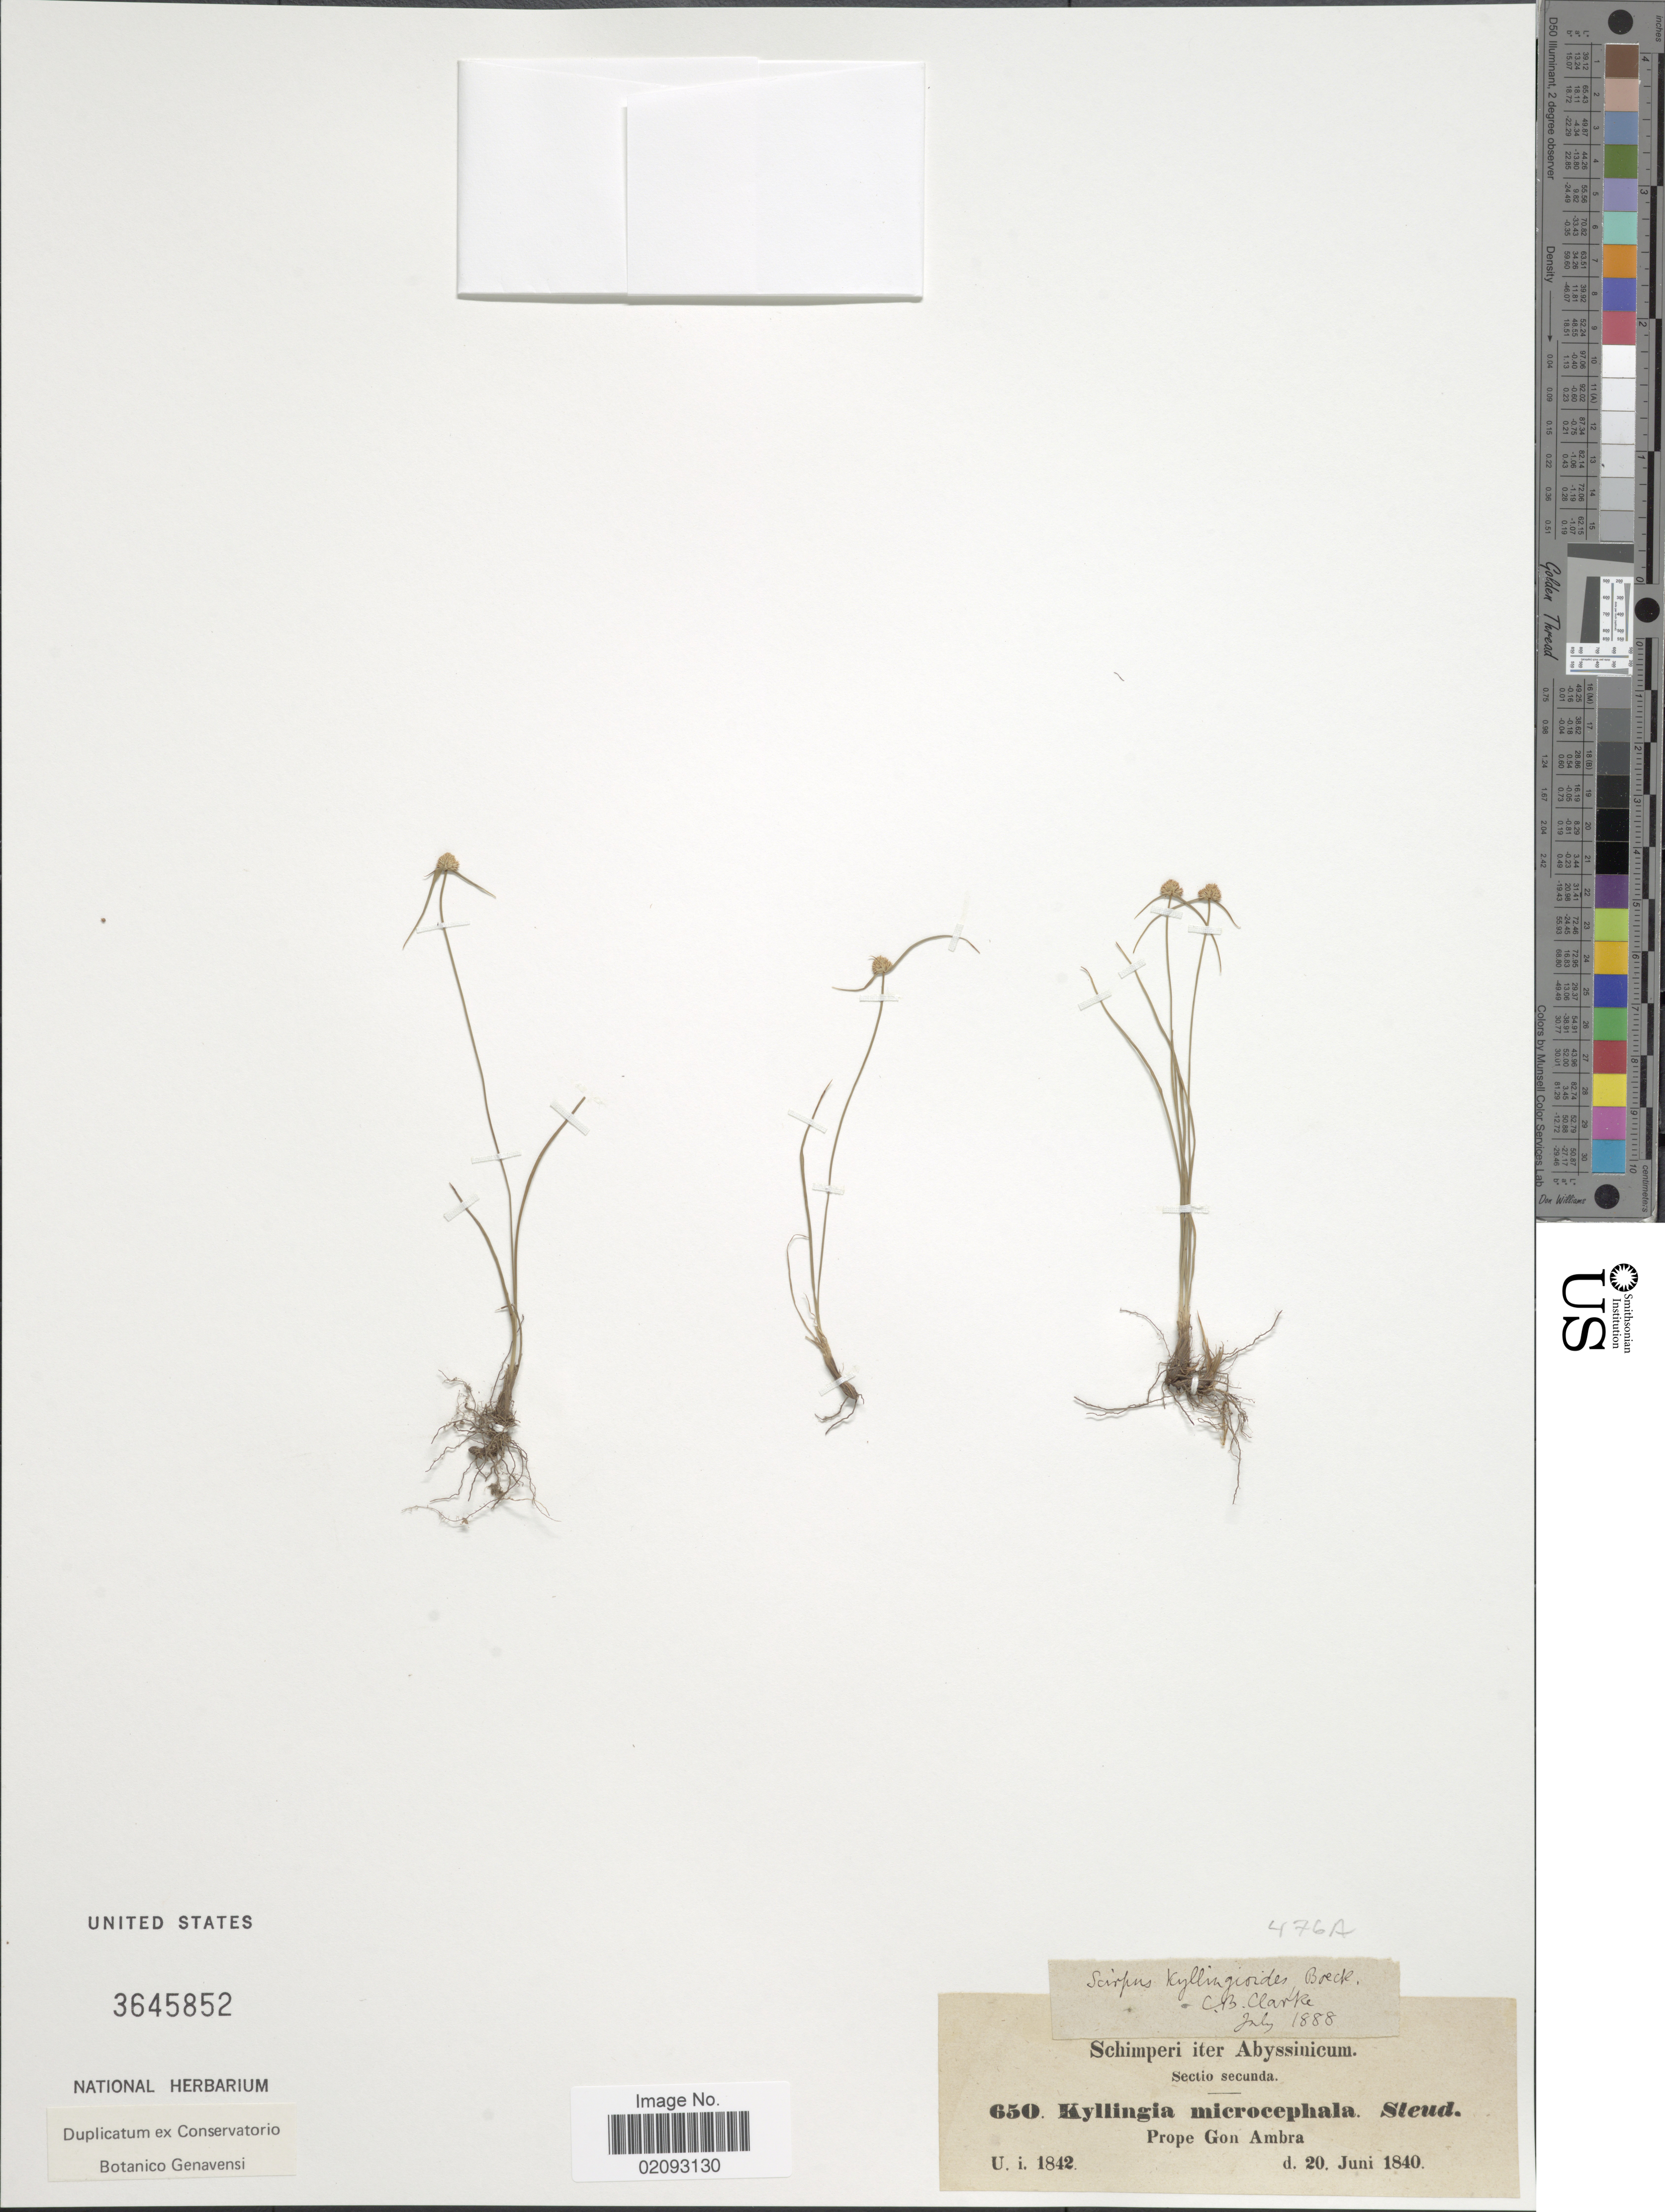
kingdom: Plantae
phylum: Tracheophyta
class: Liliopsida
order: Poales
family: Cyperaceae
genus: Cyperus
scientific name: Cyperus kyllingiella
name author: Larridon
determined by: Strong, Mark T., (BOT), Smithsonian Institution - National Museum of Natural History (UNITED STATES)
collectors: -. Schimper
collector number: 650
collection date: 1840-06-20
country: Eritrea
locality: Abyssinicum, Prope Gon Ambra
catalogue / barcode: US 3645852